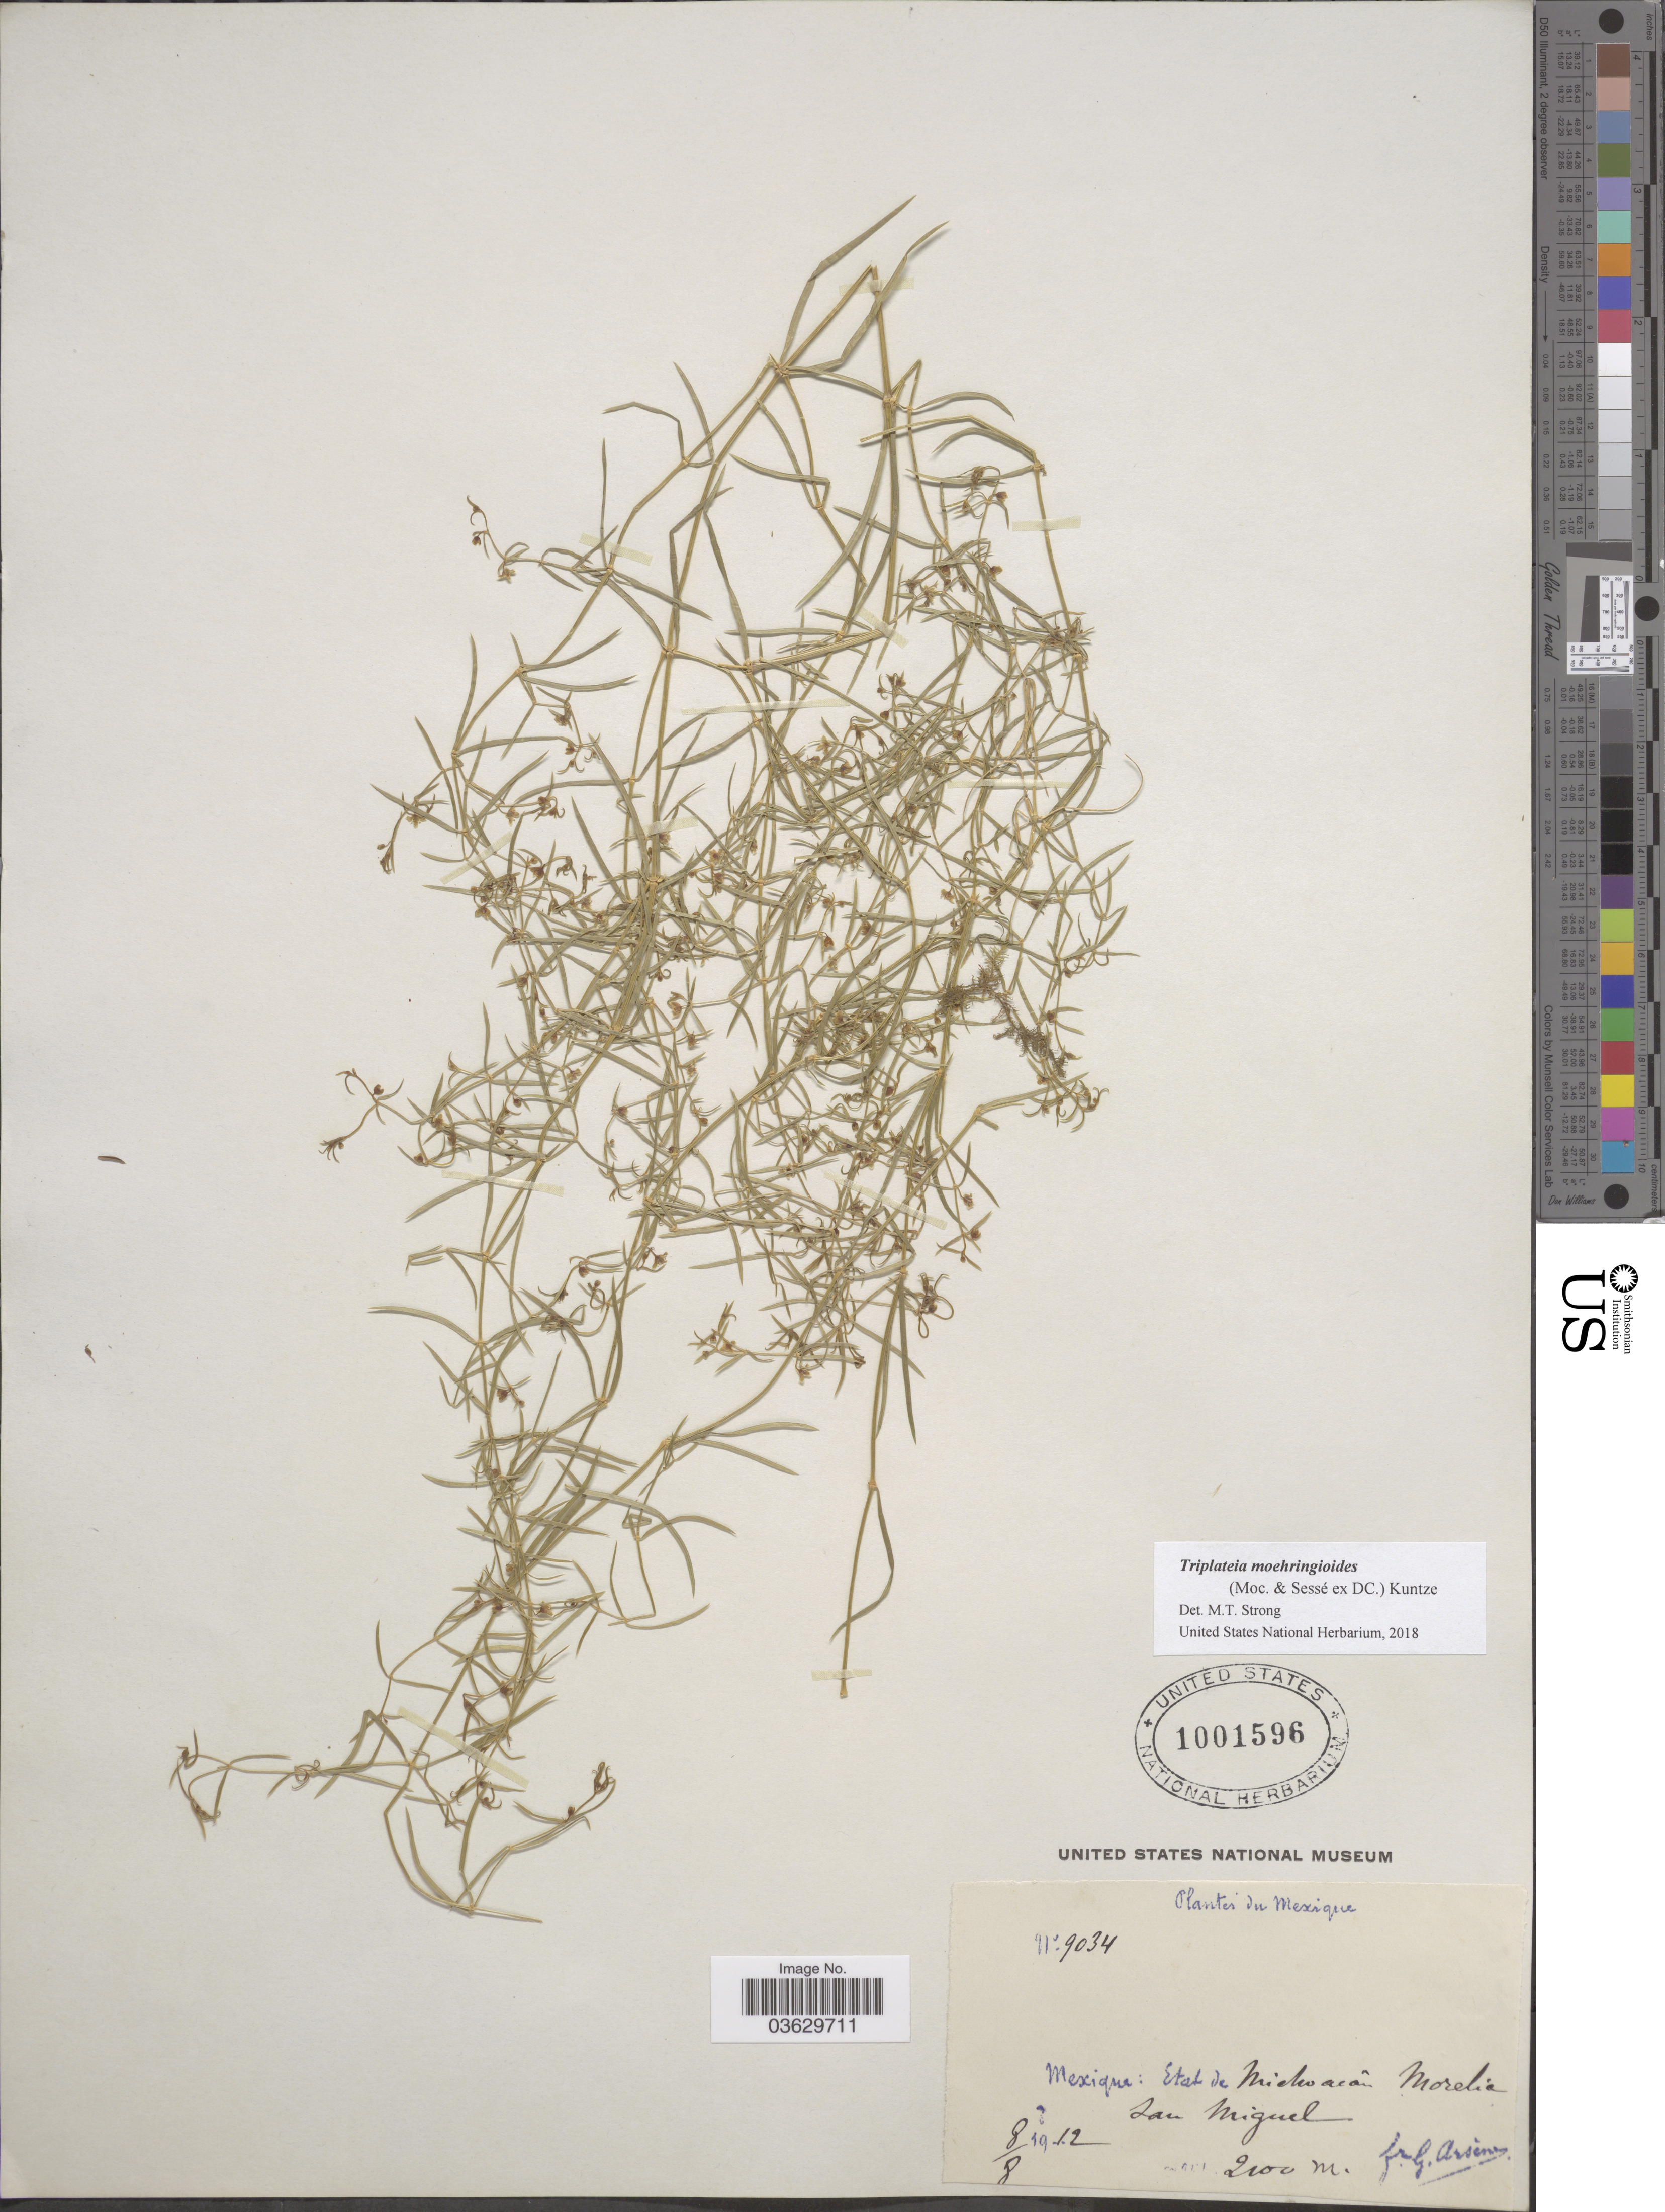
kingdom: Plantae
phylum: Tracheophyta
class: Magnoliopsida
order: Caryophyllales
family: Caryophyllaceae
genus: Triplateia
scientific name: Triplateia moehringiodes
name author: (DC.) Kuntze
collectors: Bro. G. Arsène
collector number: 9034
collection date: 1912-08-08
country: Mexico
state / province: Michoacán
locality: Etat de Michoacán Morelia San Miguel.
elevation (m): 2100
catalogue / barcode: US 1001596